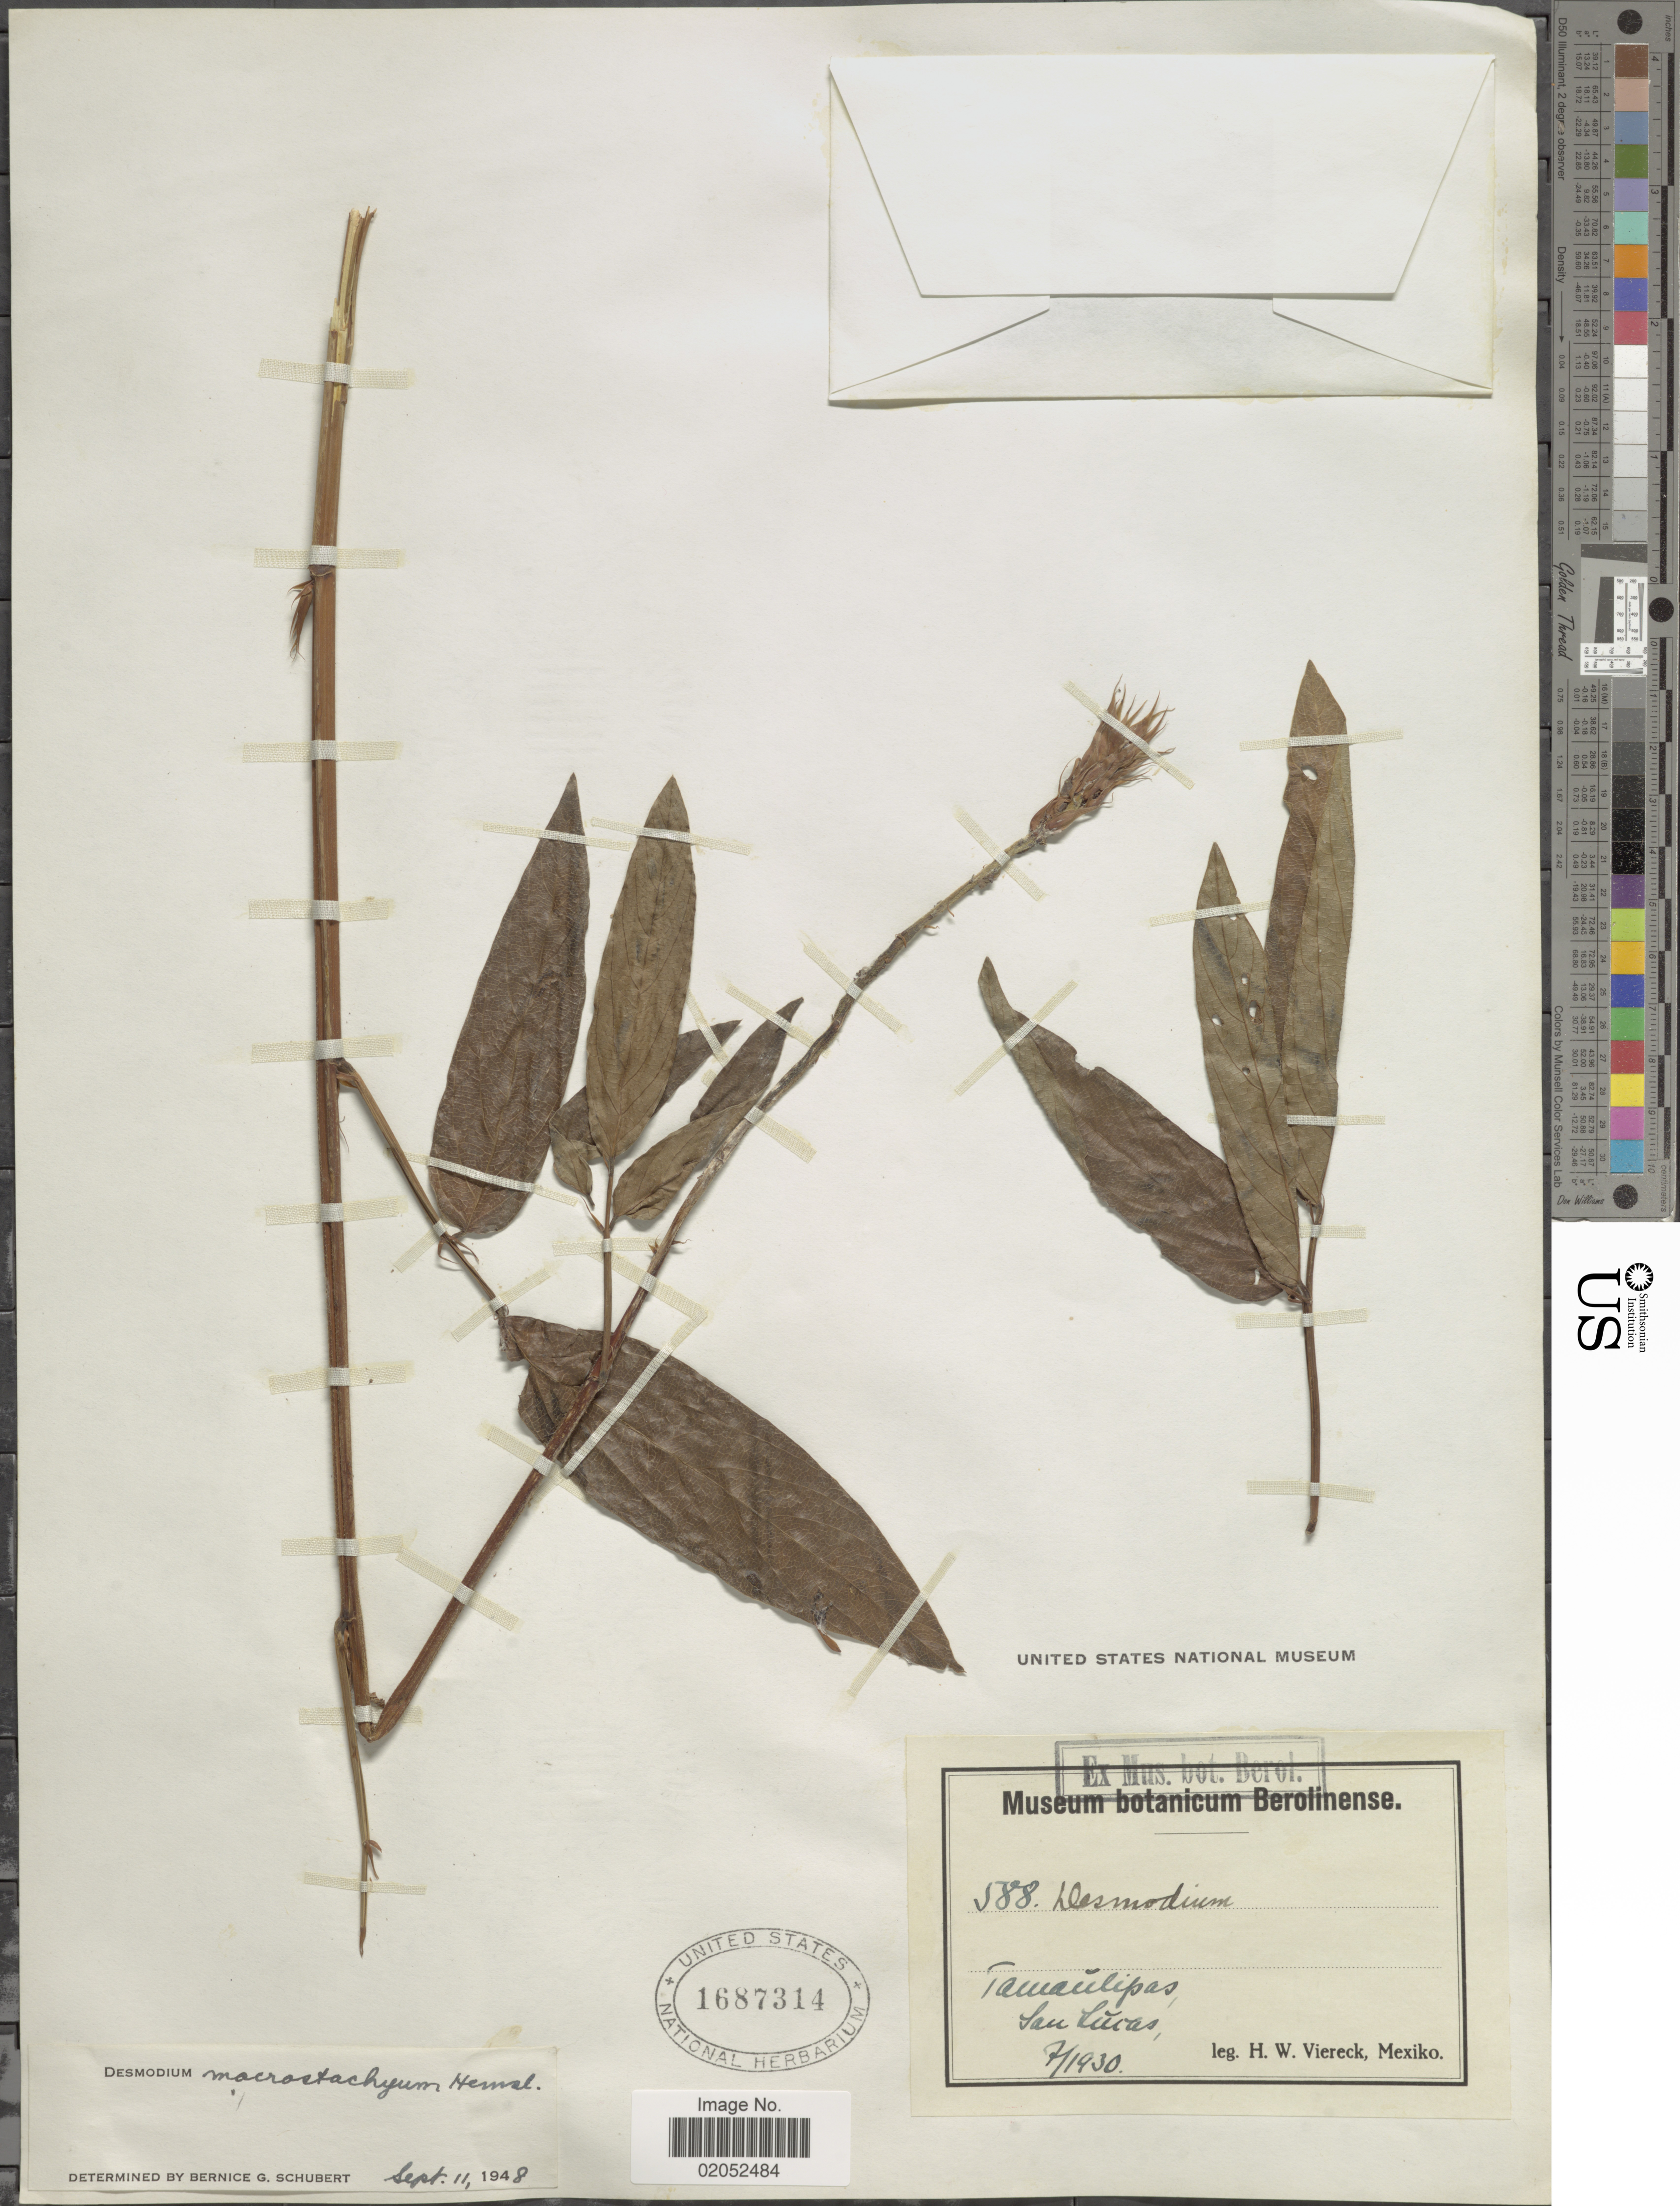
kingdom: Plantae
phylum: Tracheophyta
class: Magnoliopsida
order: Fabales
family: Fabaceae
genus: Desmodium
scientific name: Desmodium macrostachyum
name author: Hemsl.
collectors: H. W. Viereck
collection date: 1930-07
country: Mexico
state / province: Tamaulipas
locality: Tamaulipas, San Lucas.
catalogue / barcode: US 1687314